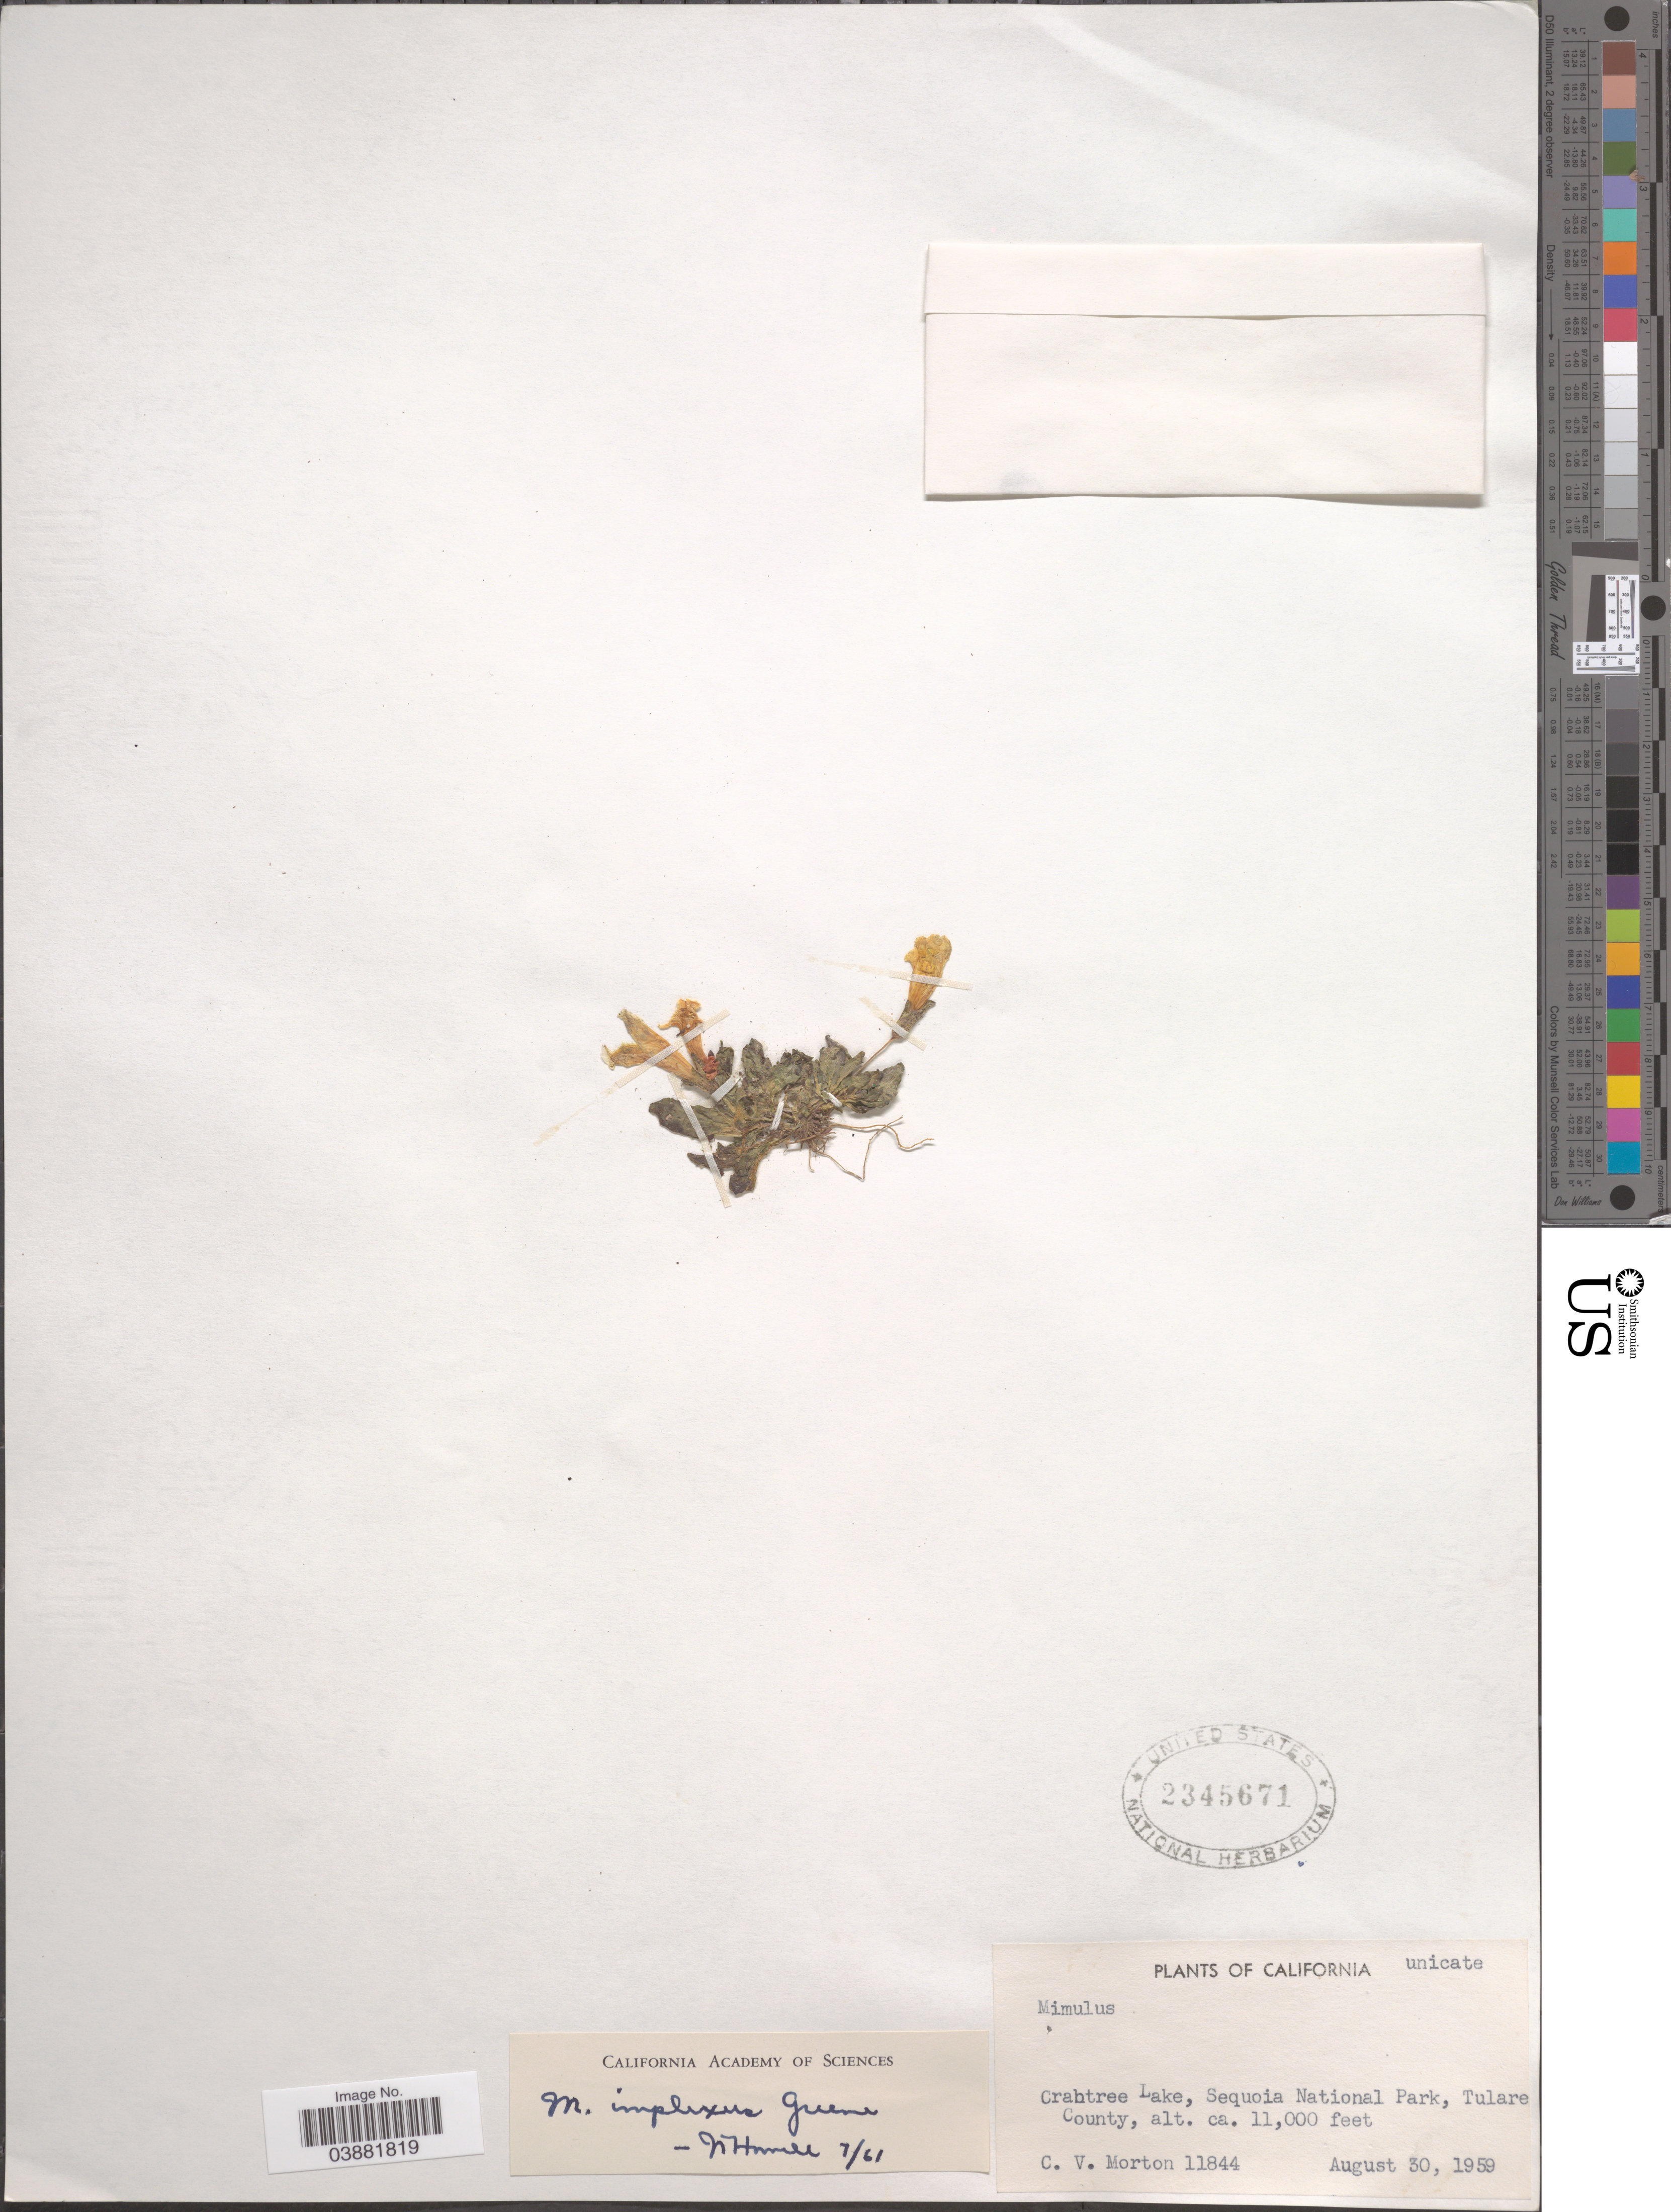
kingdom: Plantae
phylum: Tracheophyta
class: Magnoliopsida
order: Lamiales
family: Phrymaceae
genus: Mimulus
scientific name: Mimulus implexus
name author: Greene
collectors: C. V. Morton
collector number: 11844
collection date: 1959-08-30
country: United States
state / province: California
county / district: Tulare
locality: Crabtree Lake, Sequoia National Park, Tulare County.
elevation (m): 3353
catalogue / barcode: US 2345671